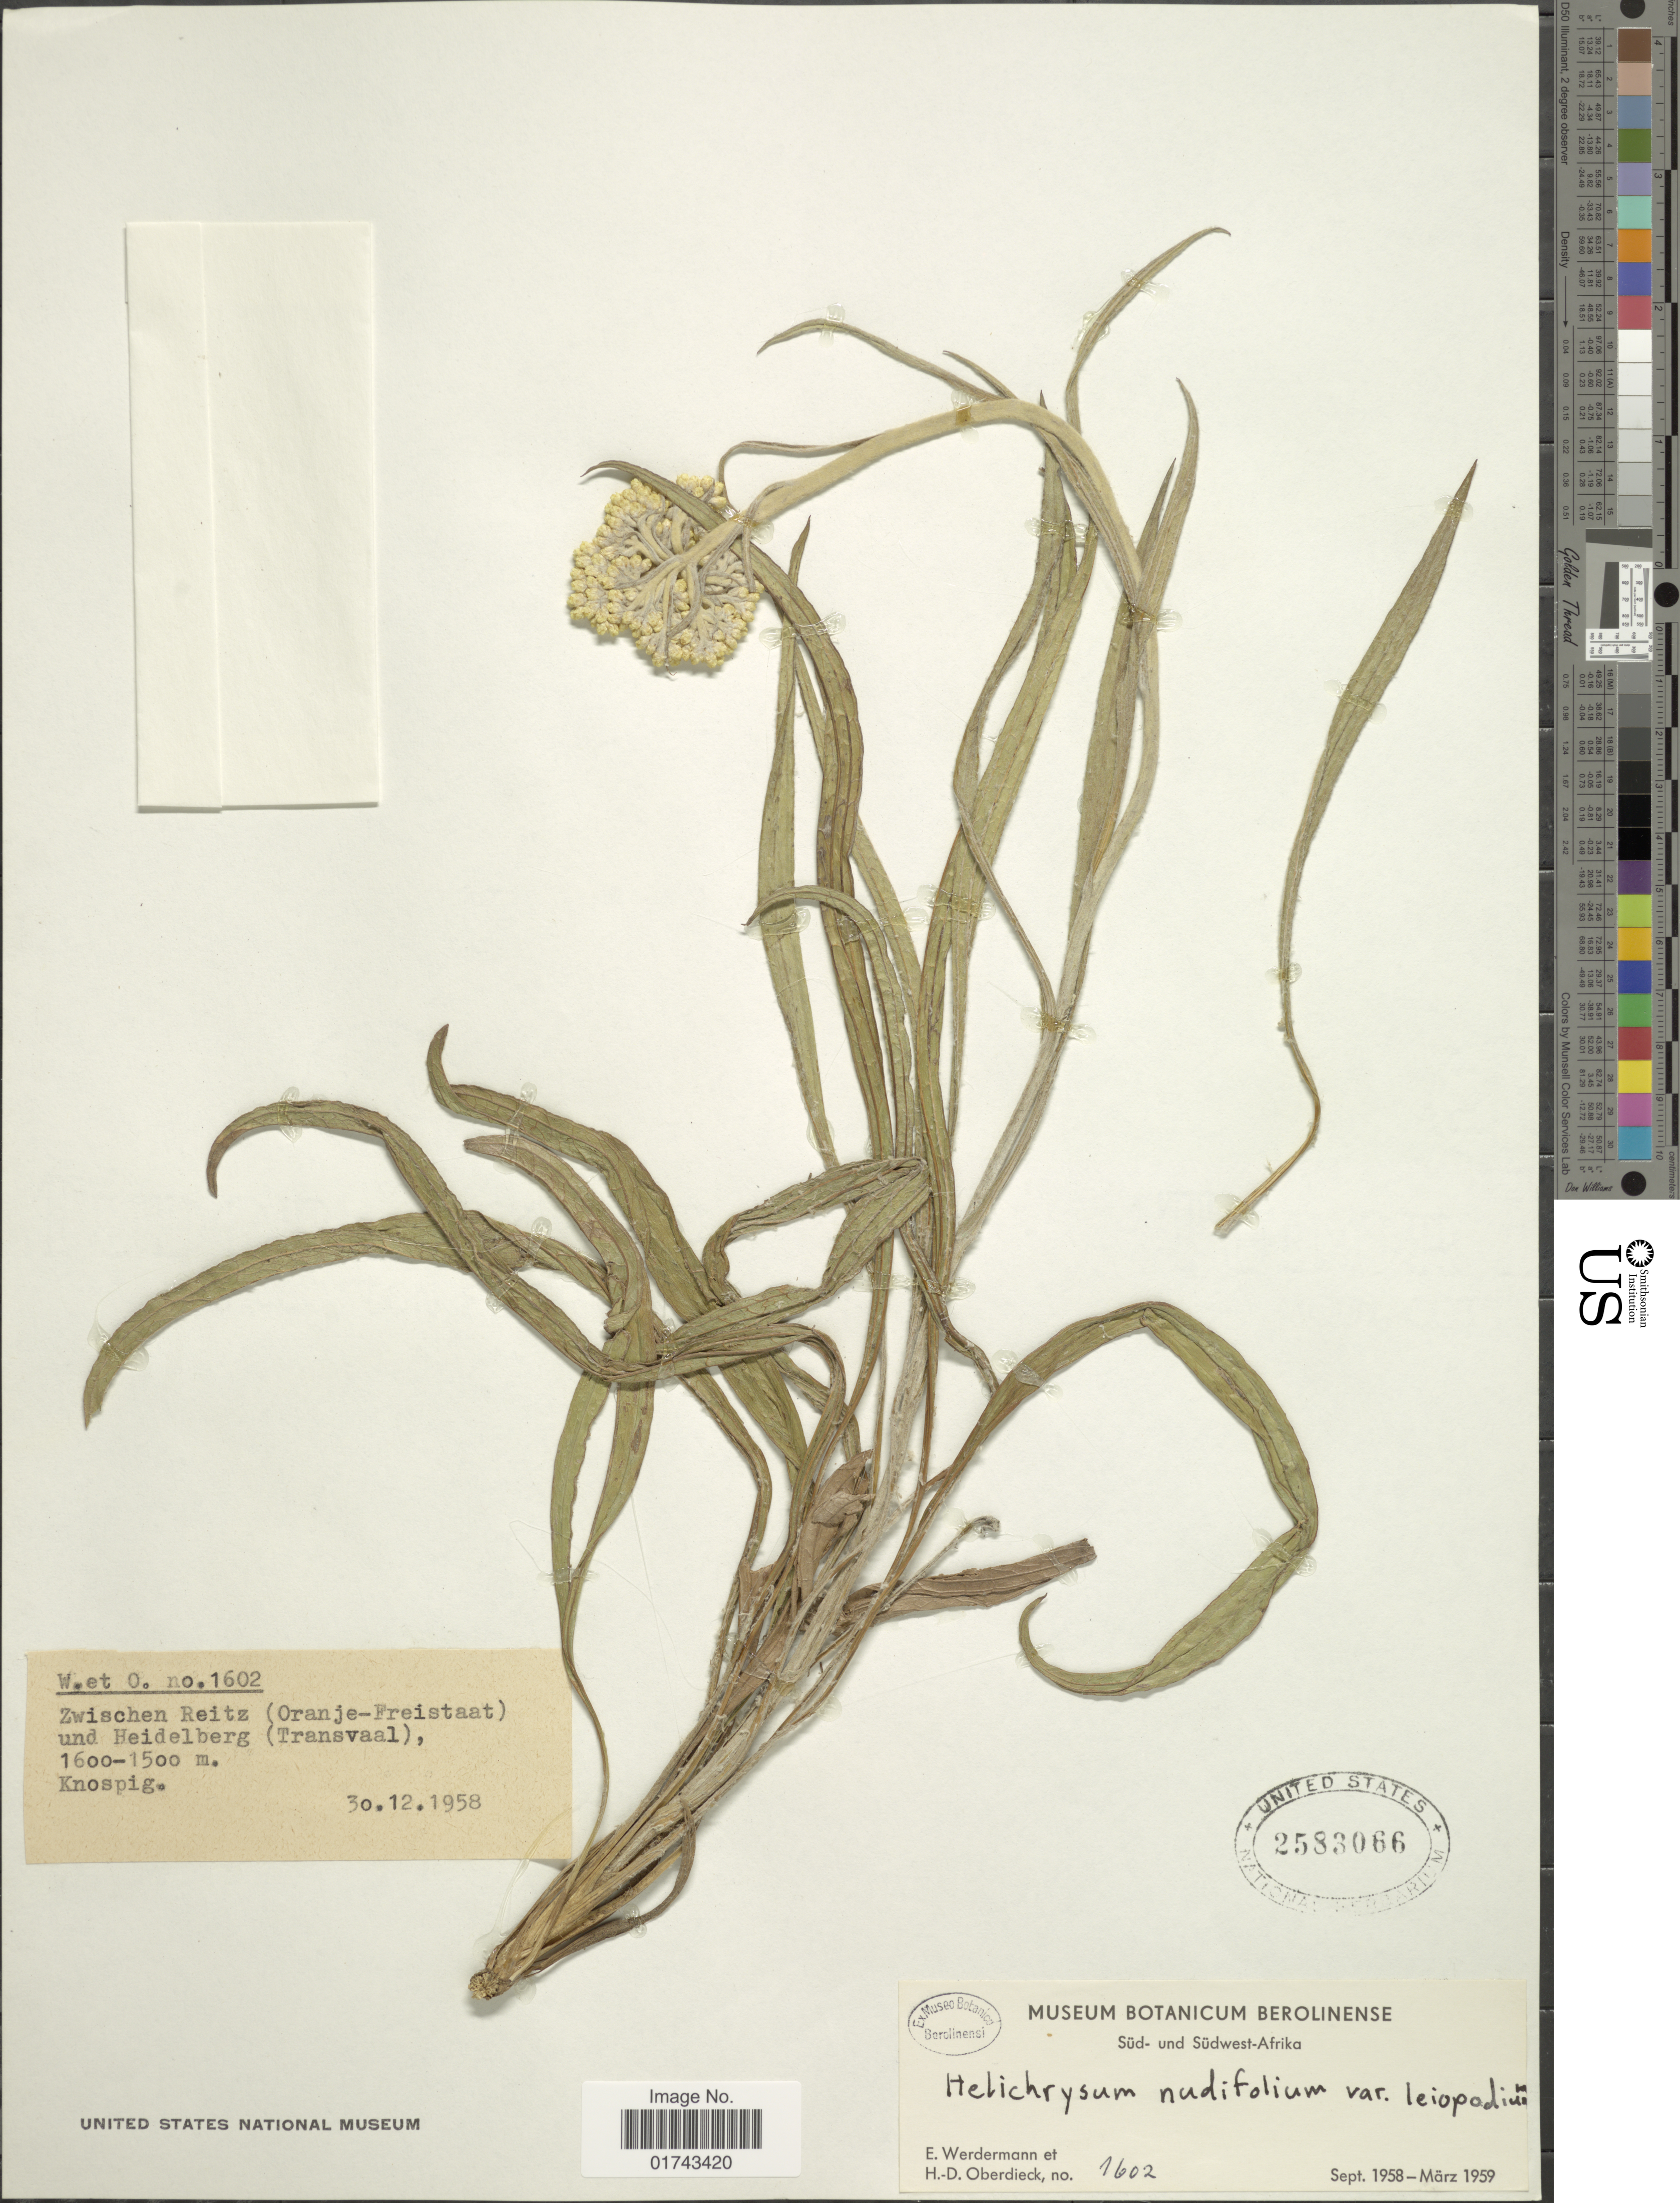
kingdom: Plantae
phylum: Tracheophyta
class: Magnoliopsida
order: Asterales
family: Asteraceae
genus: Helichrysum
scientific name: Helichrysum nudifolium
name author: (L.) Less.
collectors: E. Werdermann & H. Oberdieck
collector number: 1602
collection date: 1958-12-30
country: South Africa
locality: Zwischen Reitz (Oranje-Freistaat) und Heidelberg (Transvaal), Süd- und Südwest Afrika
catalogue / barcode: US 2583066